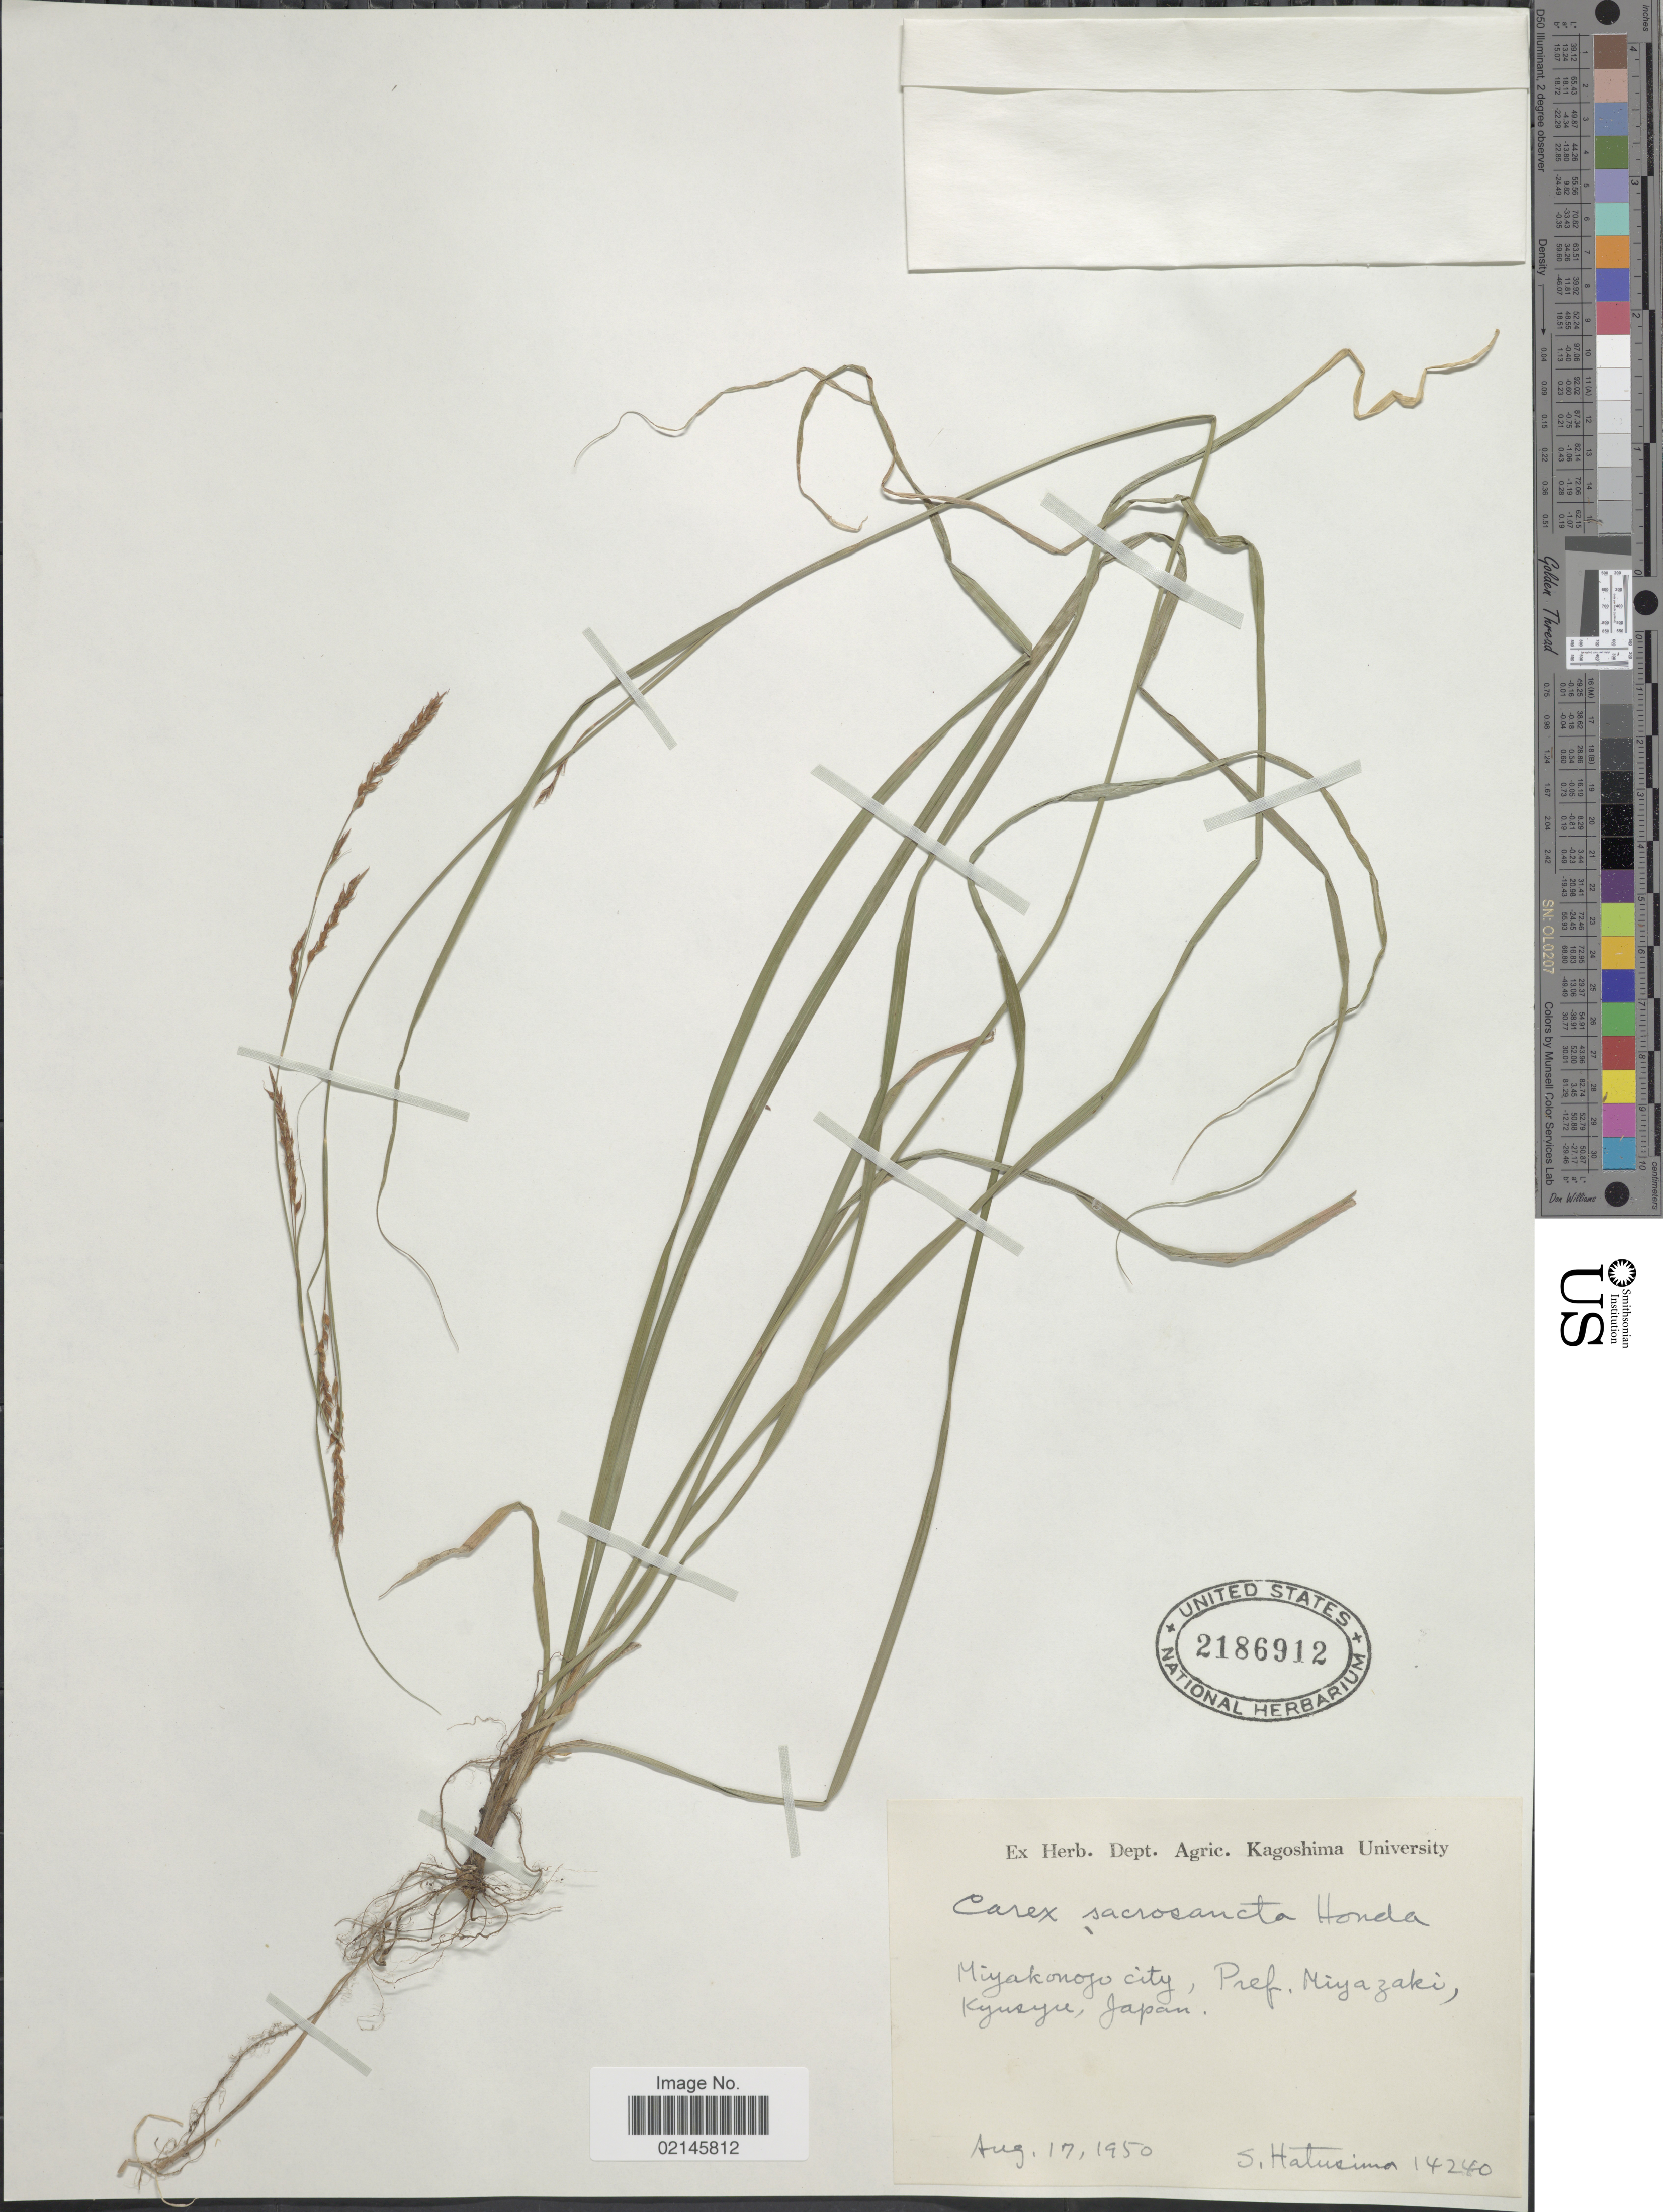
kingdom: Plantae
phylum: Tracheophyta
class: Liliopsida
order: Poales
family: Cyperaceae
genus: Carex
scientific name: Carex sacrosancta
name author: Honda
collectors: S. Hatushima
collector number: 14240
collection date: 1950-08-17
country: Japan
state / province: Miyazaki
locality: Miyakonojo City, Pref. Miyazaki, Kyushu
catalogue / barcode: US 2186912